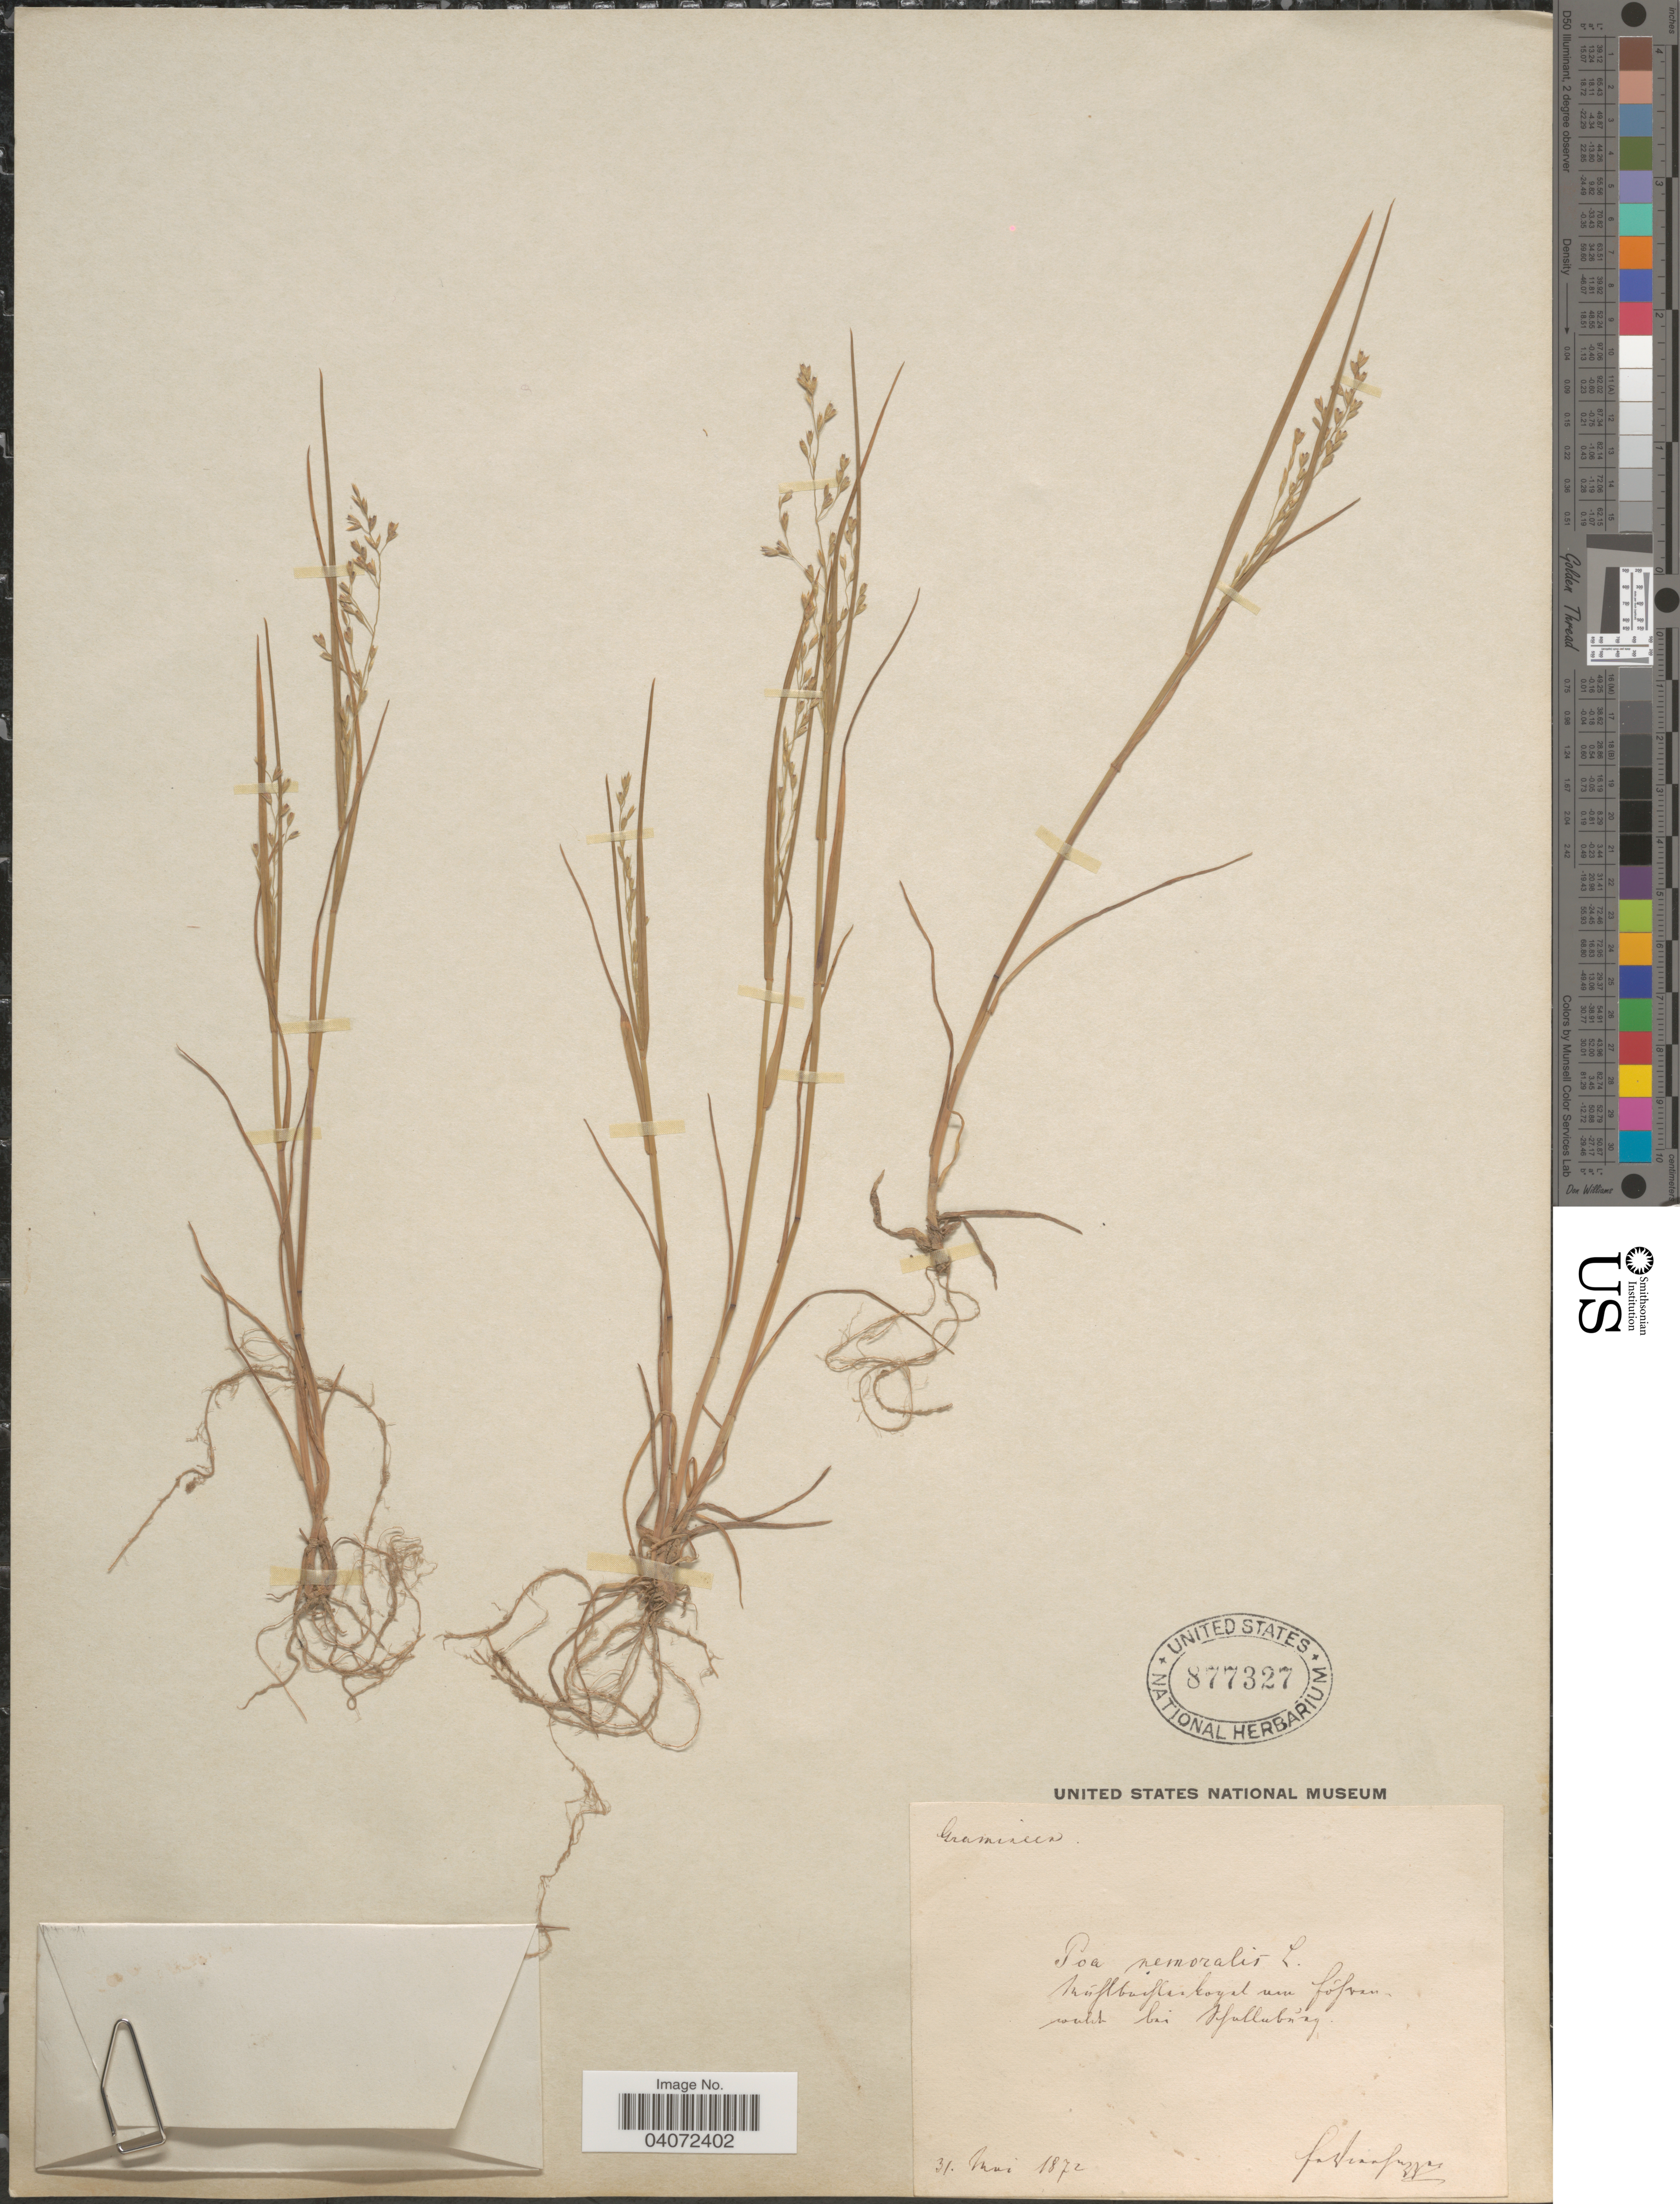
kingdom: Plantae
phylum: Tracheophyta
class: Liliopsida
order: Poales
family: Poaceae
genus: Poa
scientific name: Poa nemoralis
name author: L.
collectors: F. Vierhapper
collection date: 1872-05-31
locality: [illegible text] um [illegible text] bei [illegible text].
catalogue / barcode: US 877327